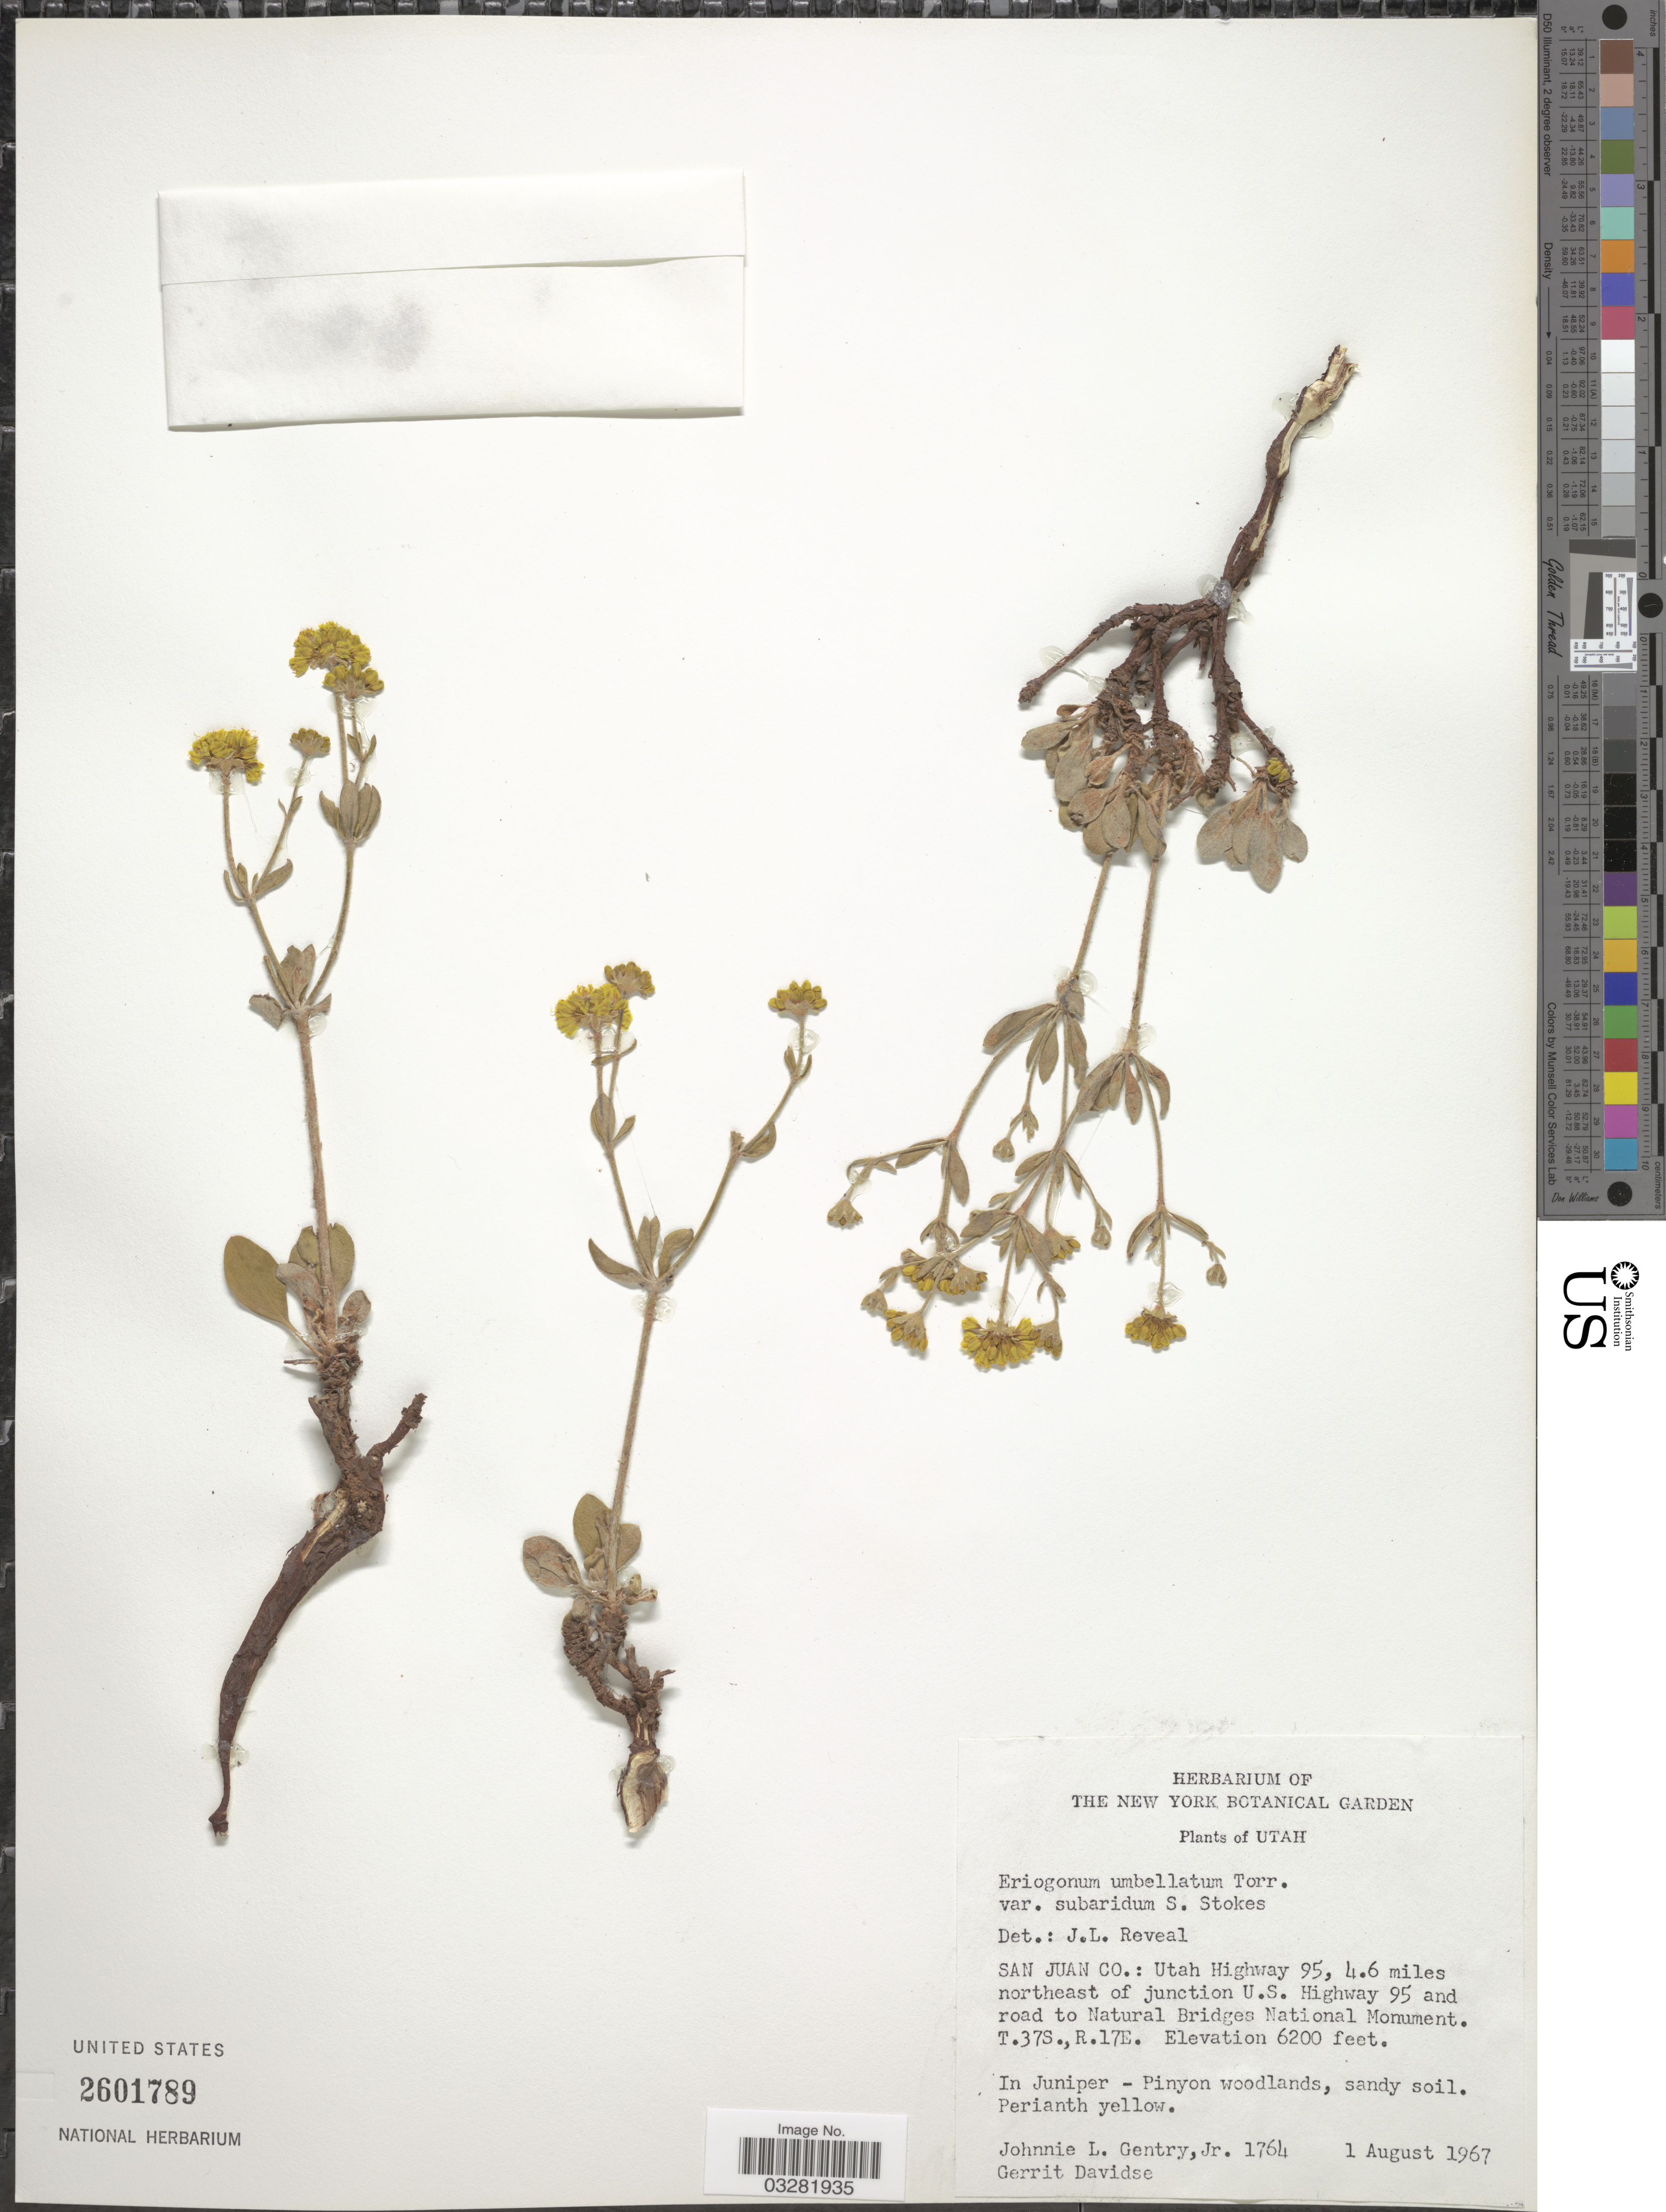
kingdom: Plantae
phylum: Tracheophyta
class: Magnoliopsida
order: Caryophyllales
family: Polygonaceae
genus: Eriogonum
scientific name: Eriogonum umbellatum var. subaridum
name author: S. Stokes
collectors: J. L. Gentry & G. Davidse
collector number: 1764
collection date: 1967-08-01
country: United States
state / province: Utah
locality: San Juan Co.: Utah Highway 95, 4.6 miles northeast of junction U.S. Highway 95 and road to Natural Bridges National Monument. T.37S., R.17E.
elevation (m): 1890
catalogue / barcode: US 2601789